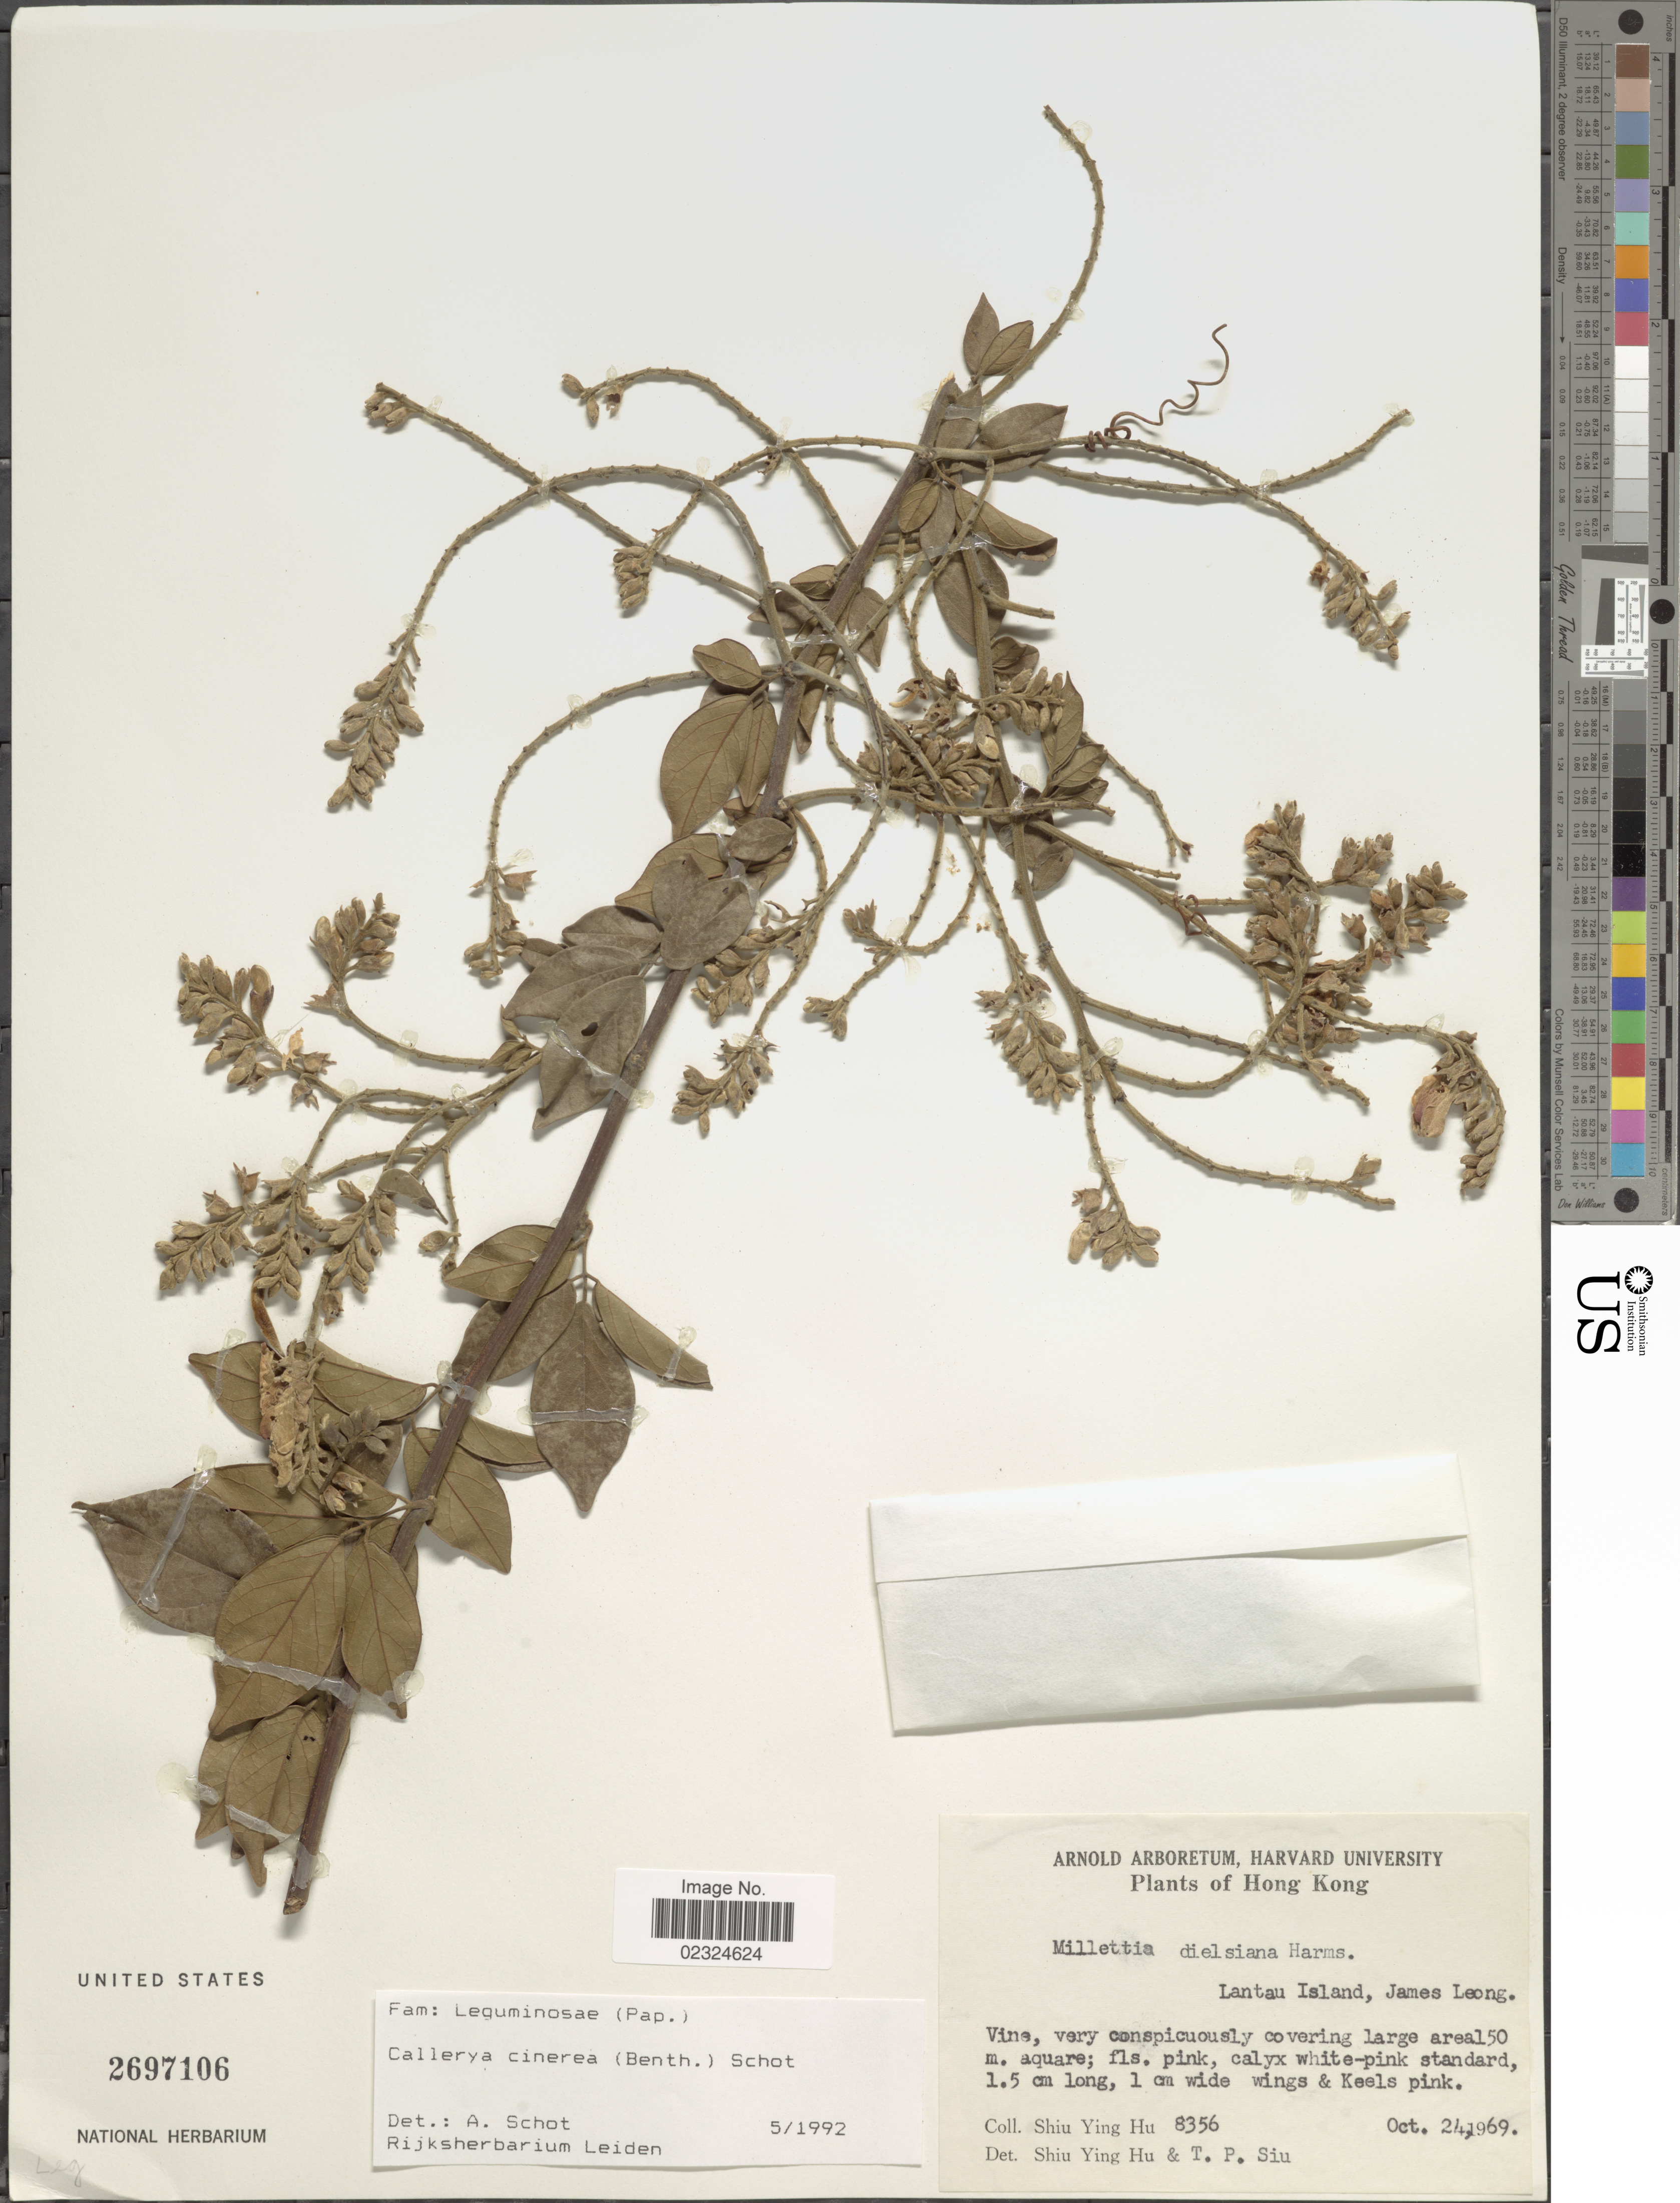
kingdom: Plantae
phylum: Tracheophyta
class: Magnoliopsida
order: Fabales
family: Fabaceae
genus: Callerya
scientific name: Callerya cinerea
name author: (Benth.) Schot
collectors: S. Y. Hu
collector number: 8356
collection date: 1969-10-24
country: China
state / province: Hong Kong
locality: Lantau Island, James Leong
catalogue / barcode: US 2697106